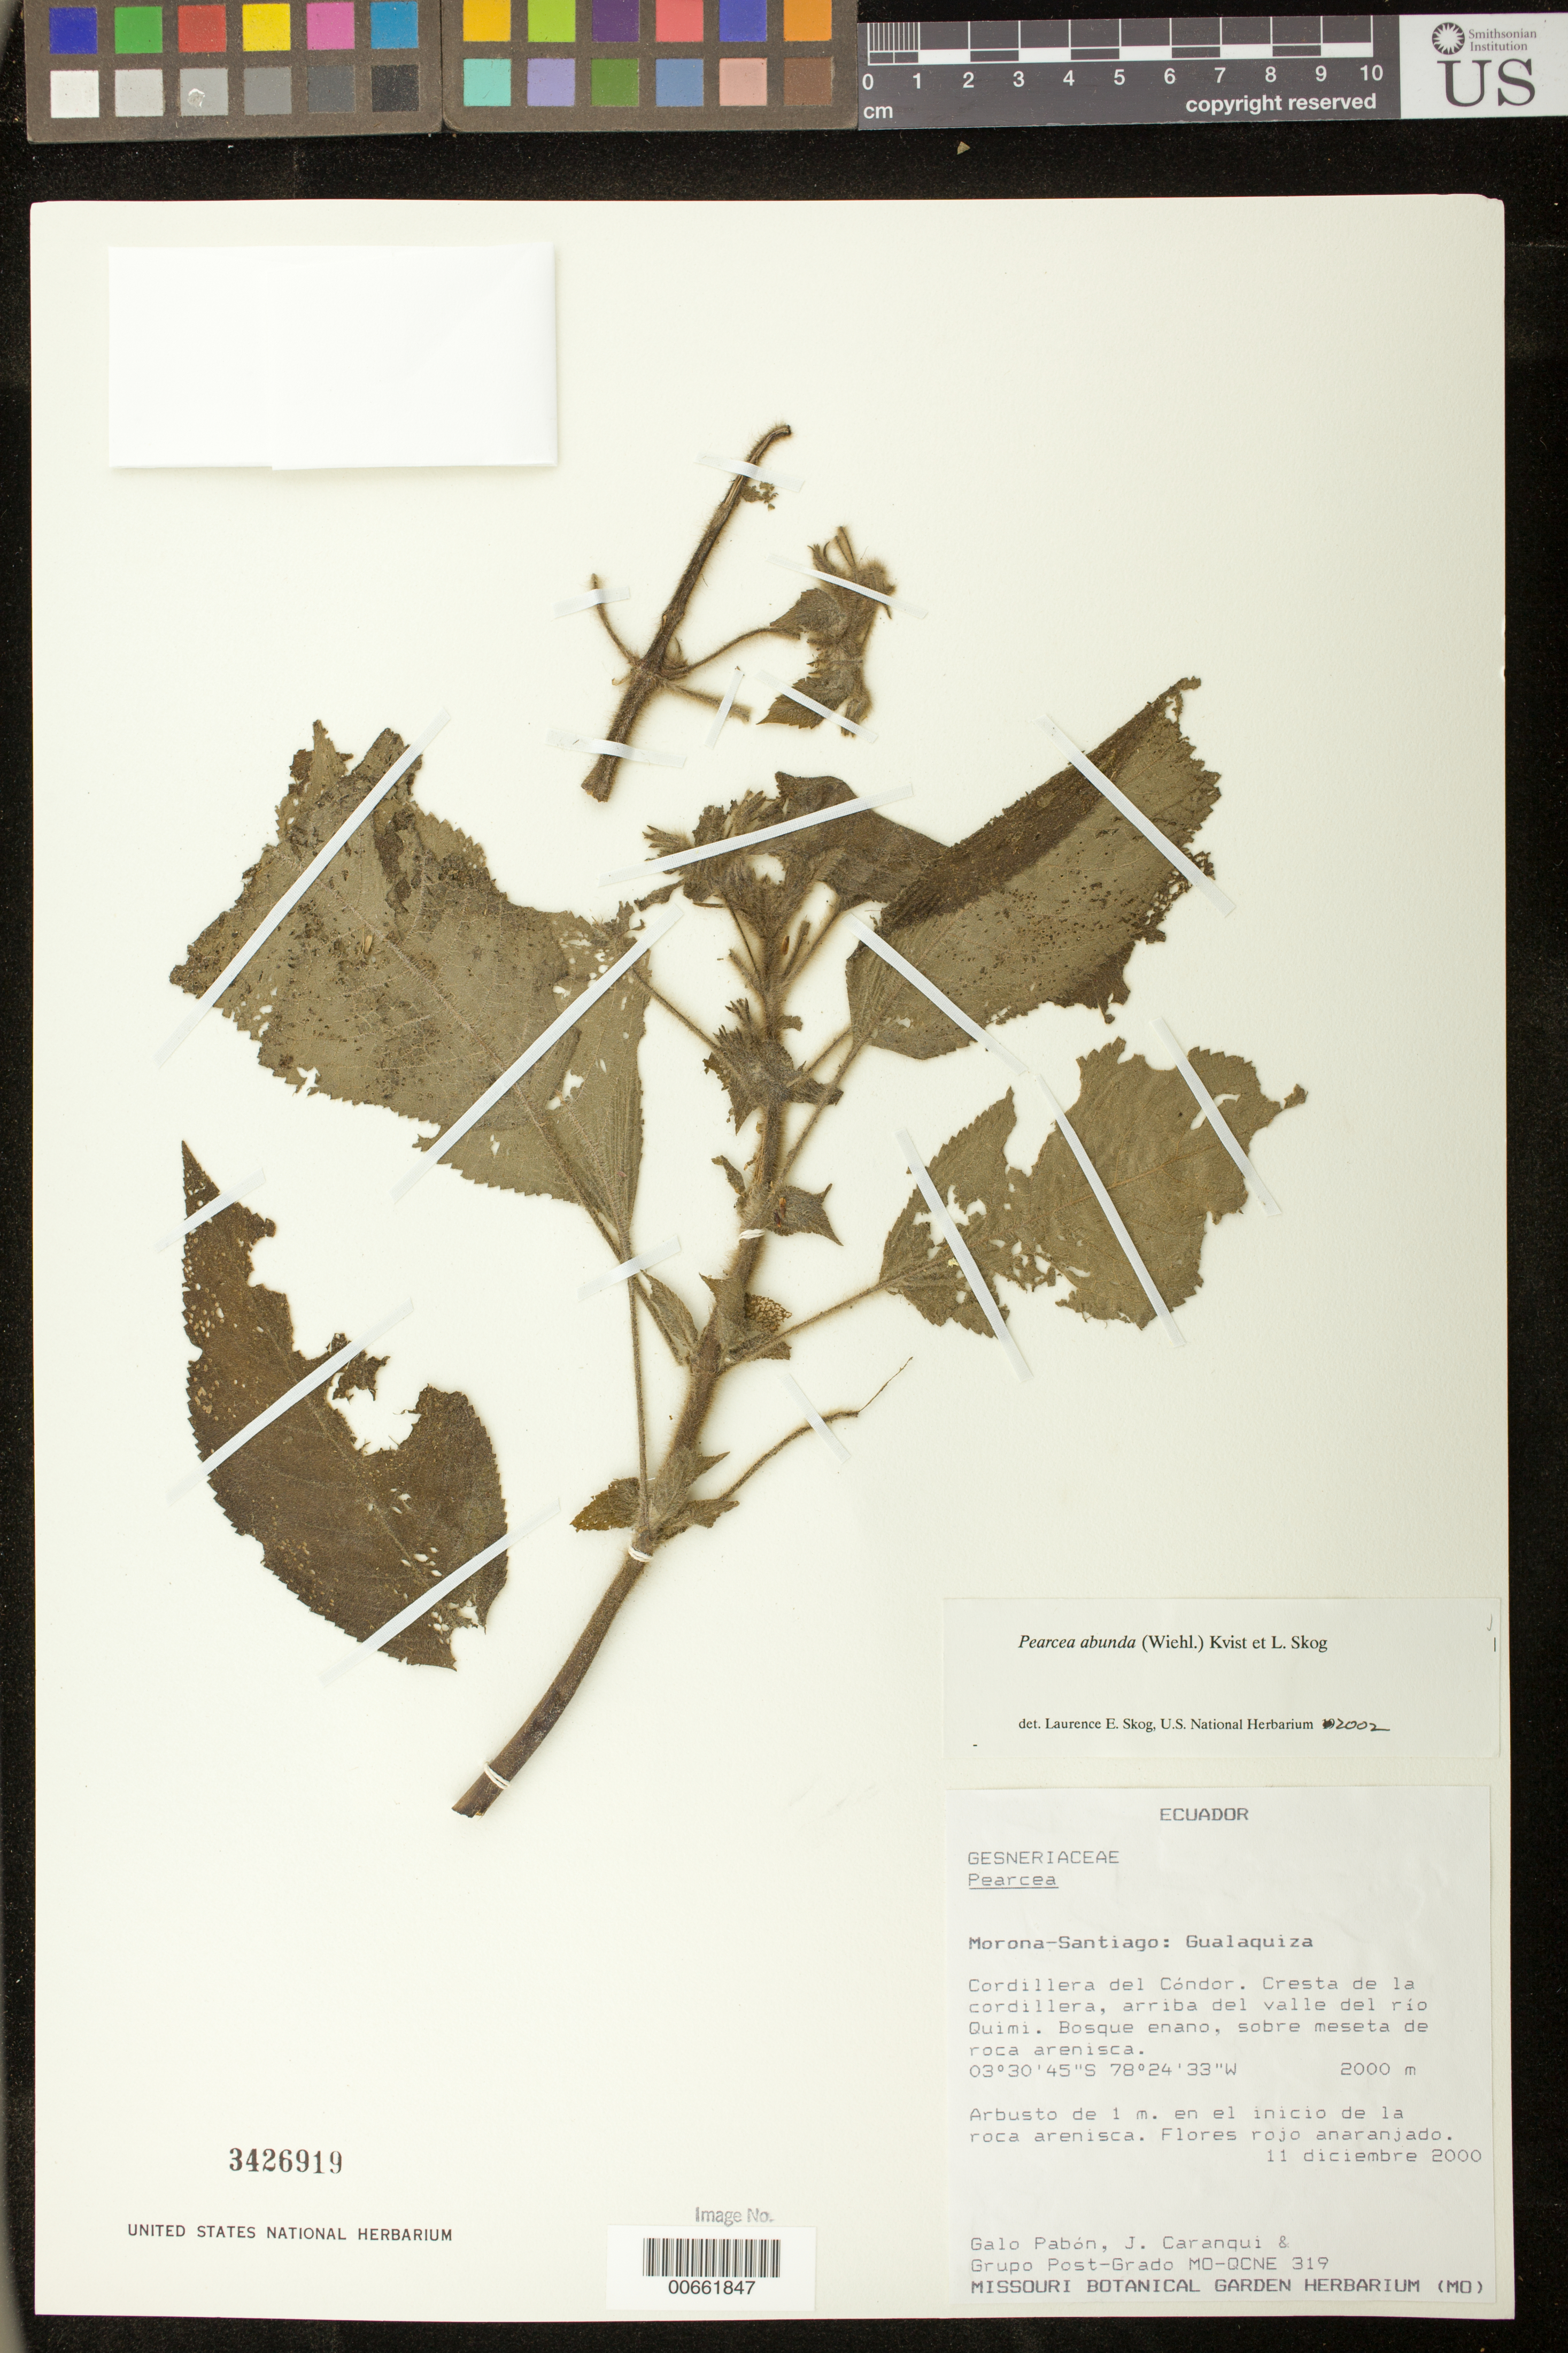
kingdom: Plantae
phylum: Tracheophyta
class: Magnoliopsida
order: Lamiales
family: Gesneriaceae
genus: Pearcea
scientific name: Pearcea abunda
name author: (Wiehler) L.P. Kvist & L.E. Skog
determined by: Skog, Laurence E.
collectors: G. Pabón & Grupo Post-Grado MO-QCNE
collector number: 319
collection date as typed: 11 Dec 2000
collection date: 2000-12-11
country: Ecuador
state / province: Morona-Santiago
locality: Gualaquiza, Cordillera del Cóndor, cresta de la cordillera, arriba del valle del río Quimi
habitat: Bosque enano, sobre meseta de roca arenisca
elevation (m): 2000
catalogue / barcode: US 3426919